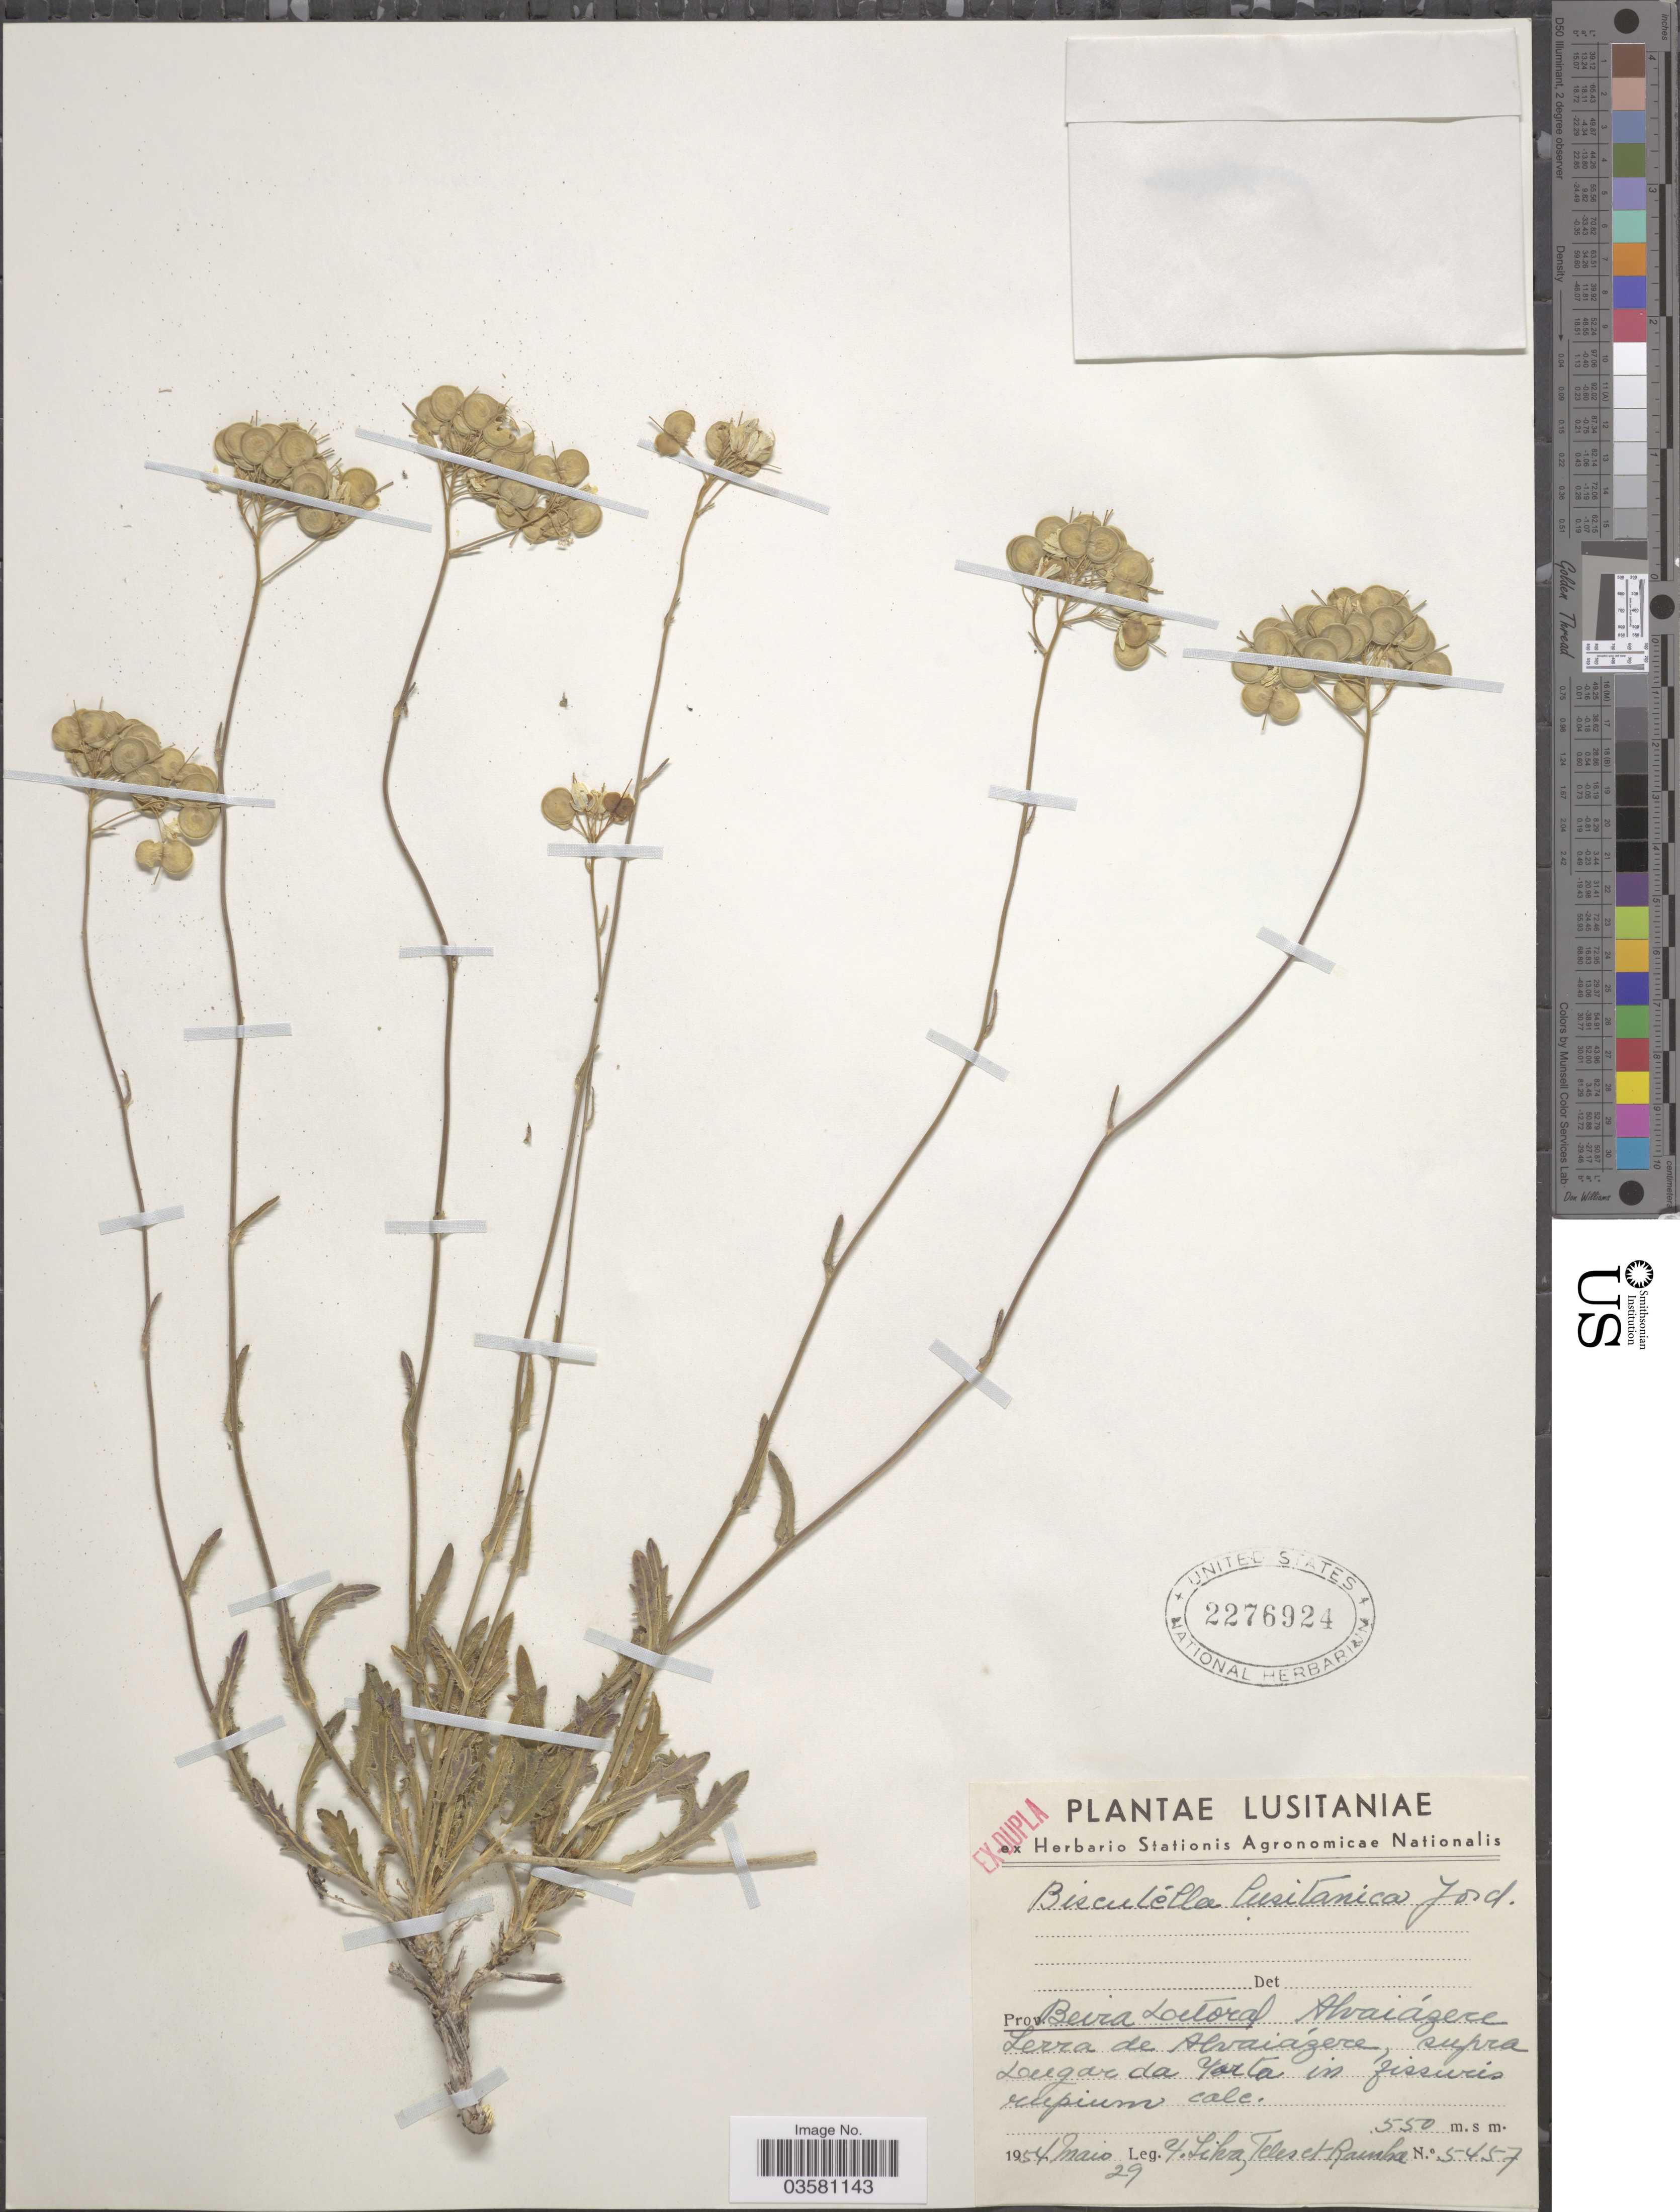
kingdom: Plantae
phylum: Tracheophyta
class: Magnoliopsida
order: Brassicales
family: Brassicaceae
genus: Biscutella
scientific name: Biscutella lusitanica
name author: Jord.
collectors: G. Silva, Teles & Rainha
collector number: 5457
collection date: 1954-05-29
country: Portugal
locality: Lusitaniae. Prov. Beira Litoral Alvaiázere. Serra de Alvaiázere, supra lugar da Yorta in fissurés rupium calc. [interpreted]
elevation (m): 550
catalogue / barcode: US 2276924